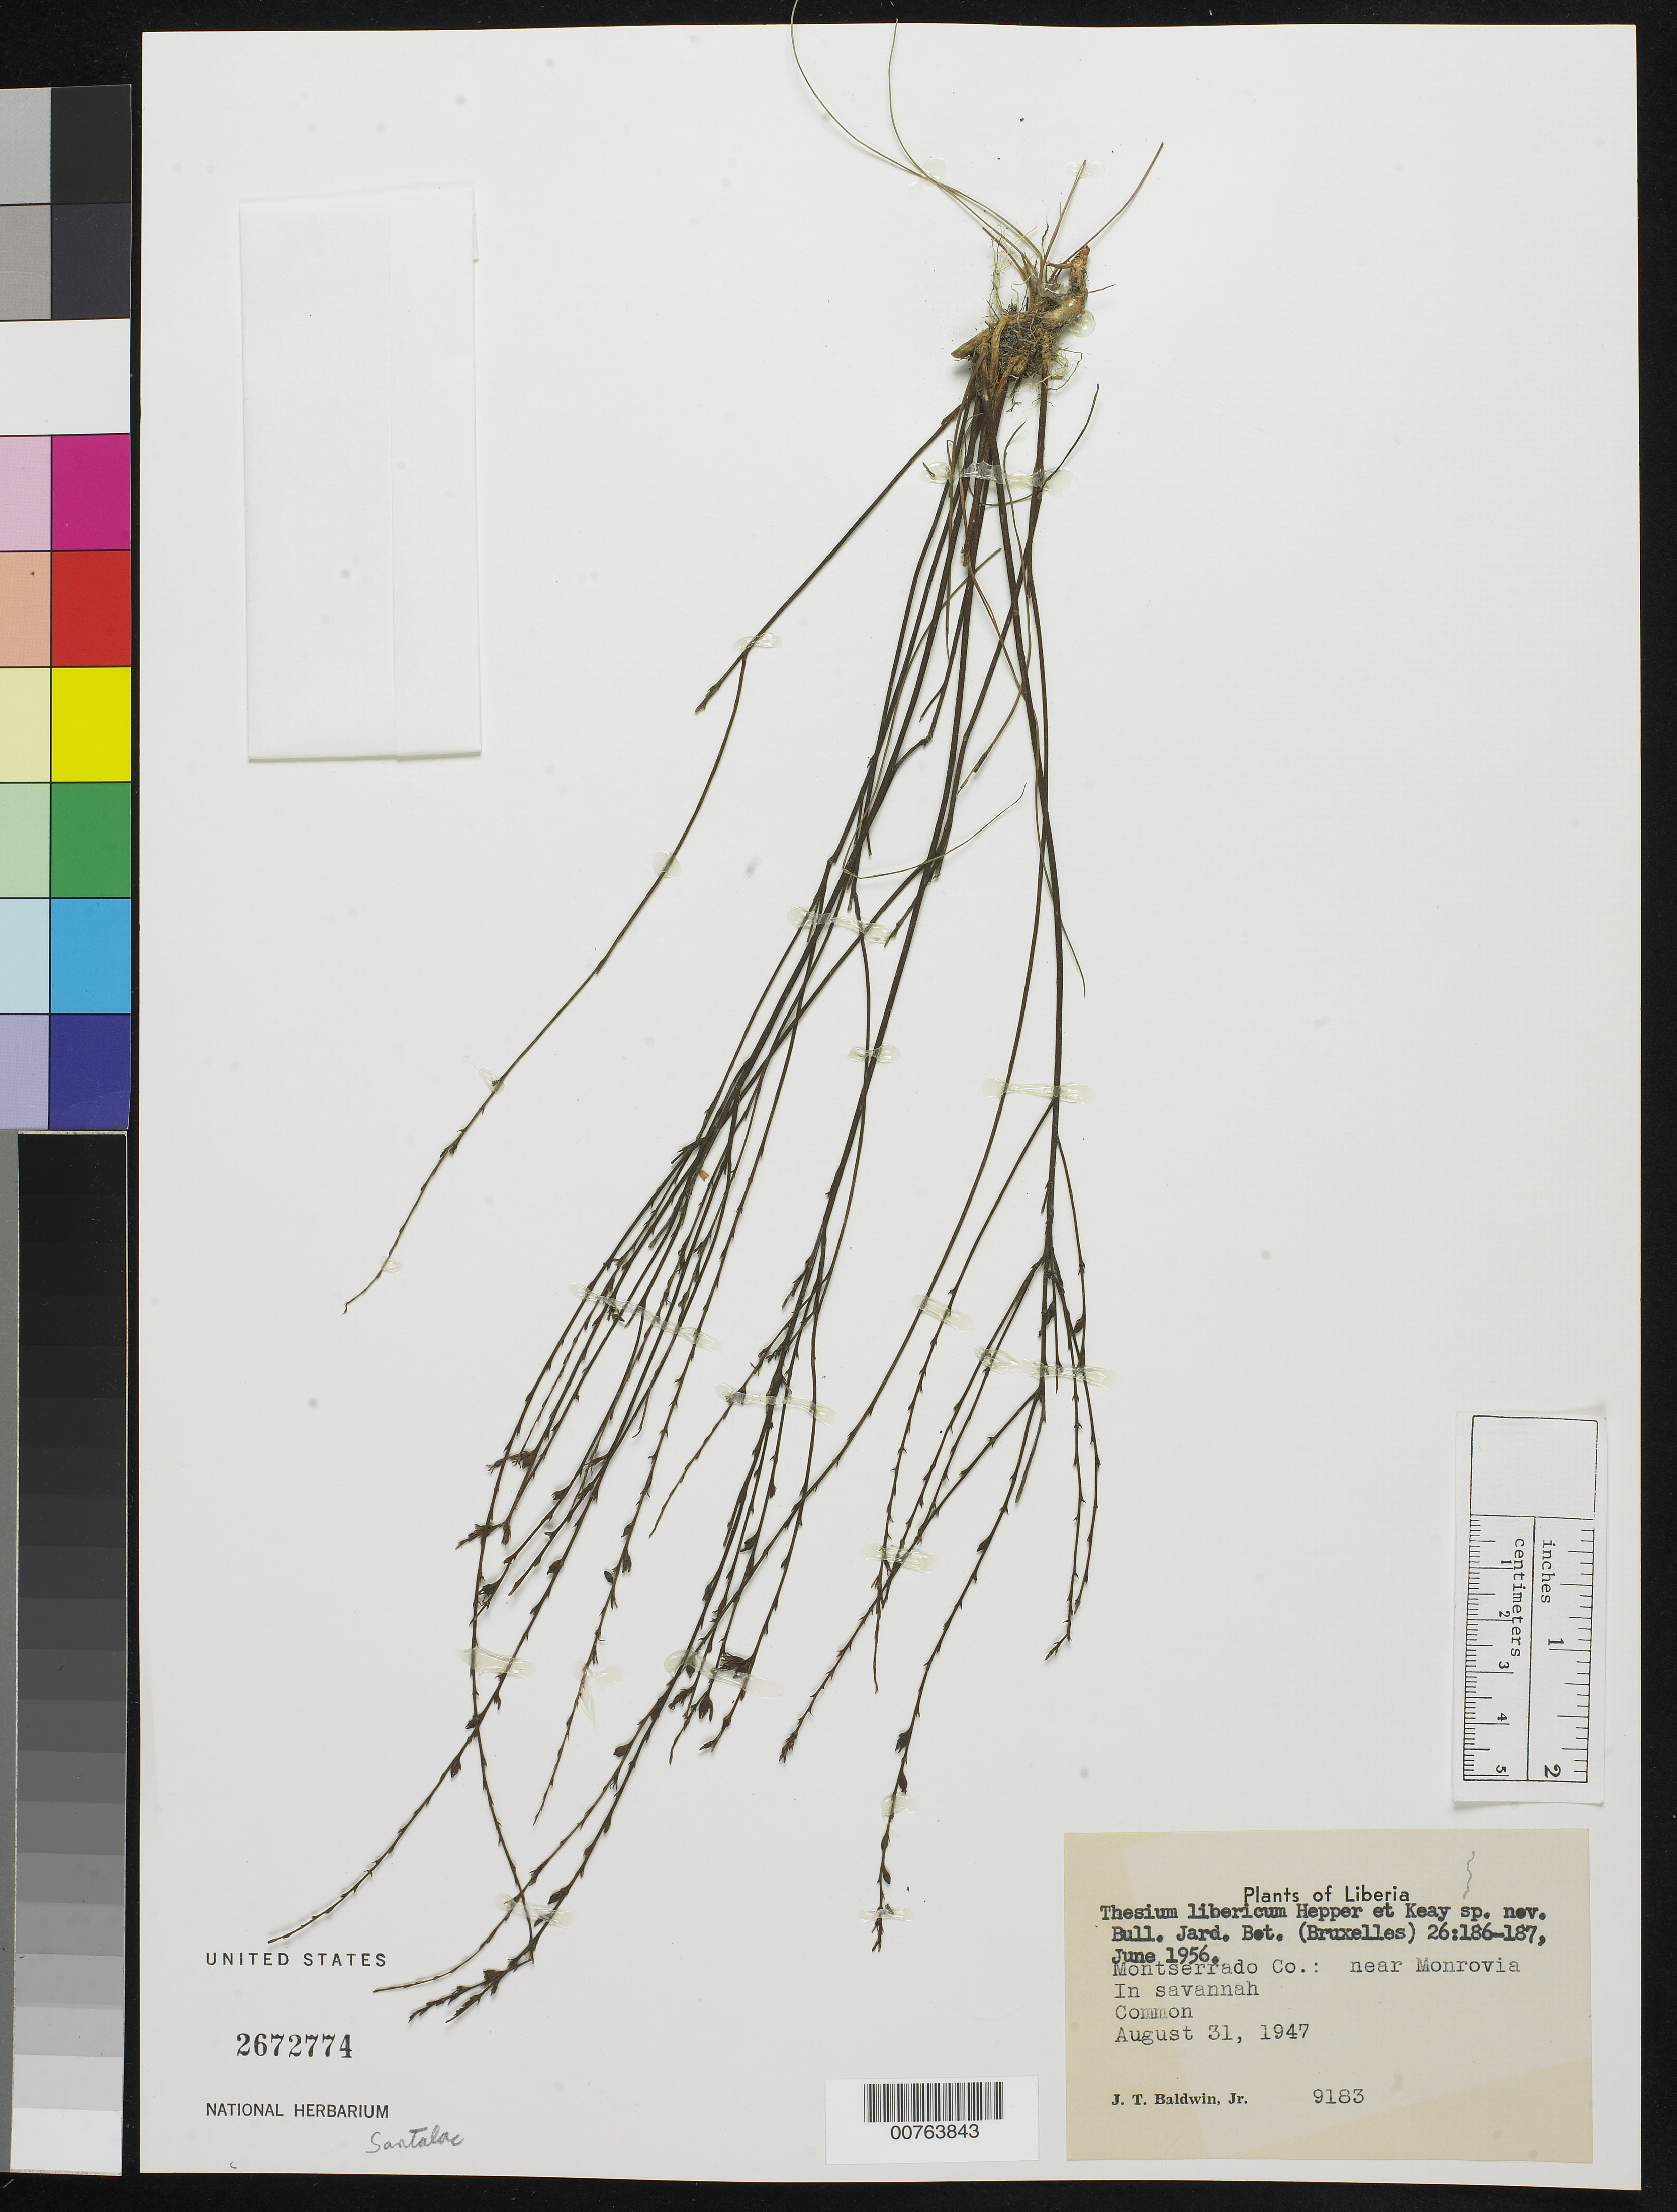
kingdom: Plantae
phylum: Tracheophyta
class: Magnoliopsida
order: Santalales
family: Thesiaceae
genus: Thesium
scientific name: Thesium libericum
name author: Hepper & Keay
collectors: J. T. Baldwin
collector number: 9183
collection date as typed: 31 Aug 1947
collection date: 1947-08-31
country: Liberia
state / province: Montserrado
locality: near Monrovia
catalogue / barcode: US 2672774